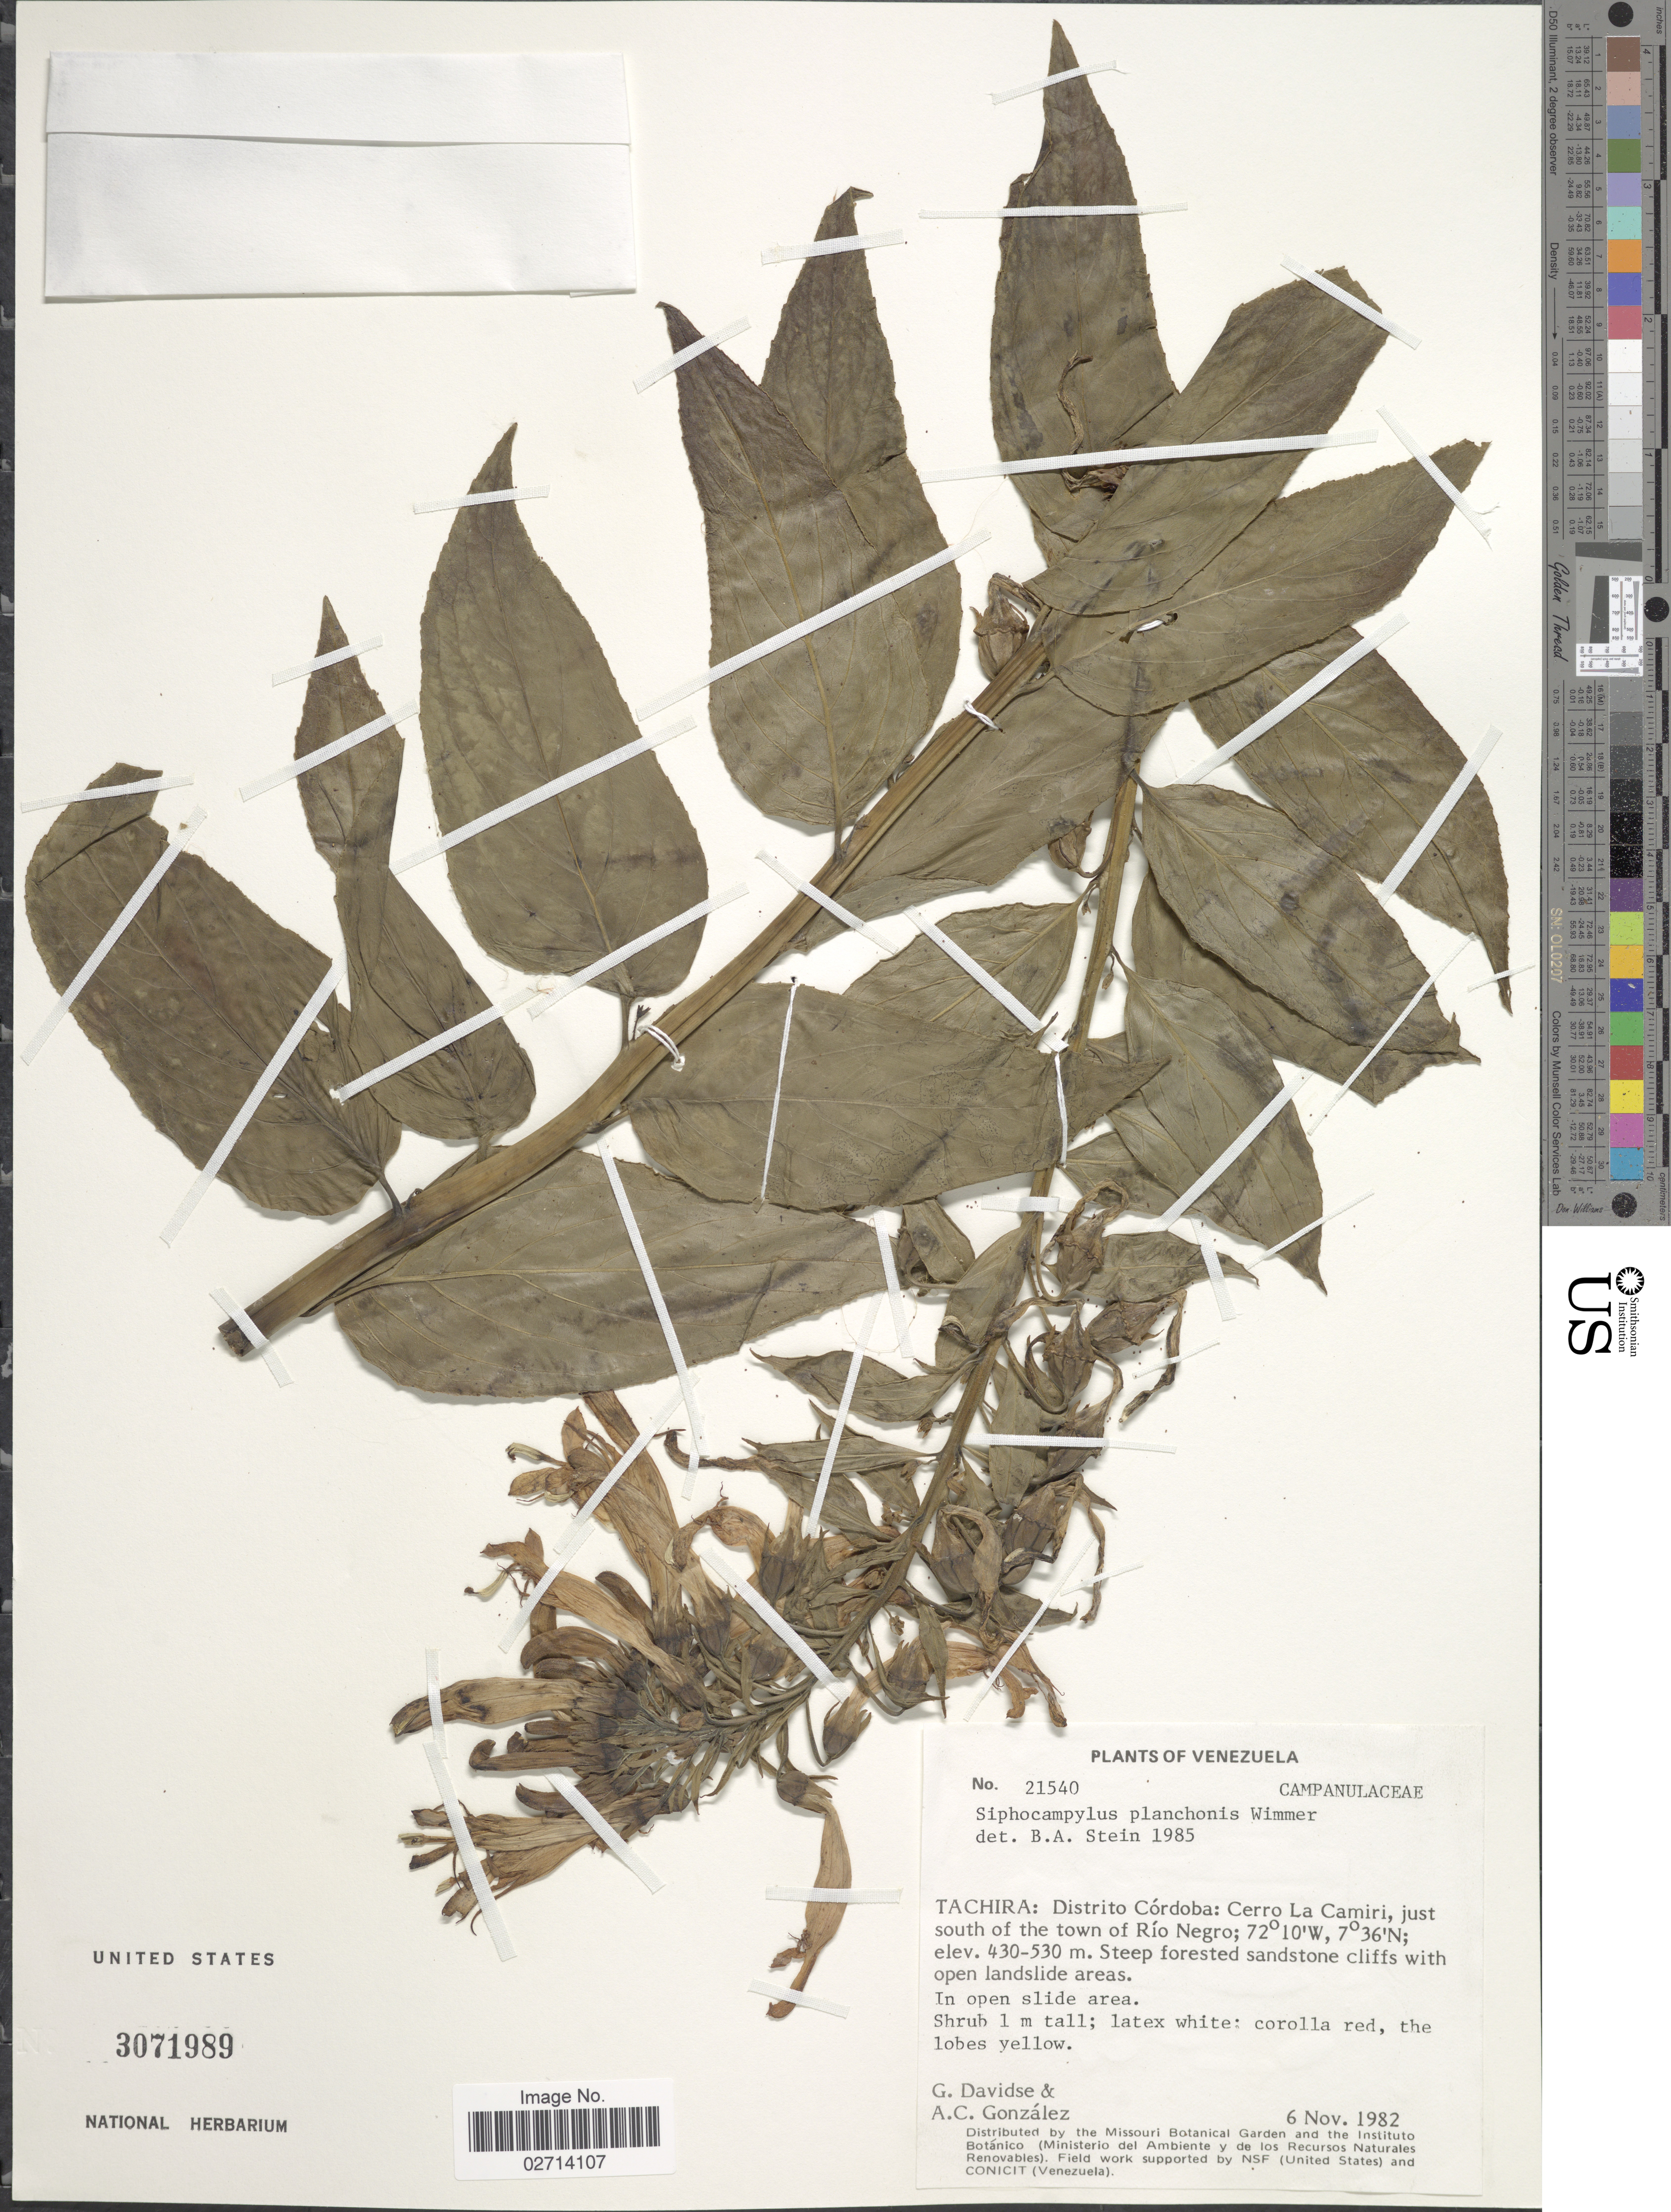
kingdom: Plantae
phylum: Tracheophyta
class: Magnoliopsida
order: Asterales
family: Campanulaceae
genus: Siphocampylus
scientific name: Siphocampylus planchonis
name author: E. Wimm.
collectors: G. Davidse & A. C. González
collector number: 21540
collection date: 1982-11-06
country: Venezuela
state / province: Tachira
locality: Distrito Cordoba: Cerro La Camiri, just south of the town Rio Negro, steep forested sandstone cliffs with open landslide areas.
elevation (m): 430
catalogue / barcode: US 3071989